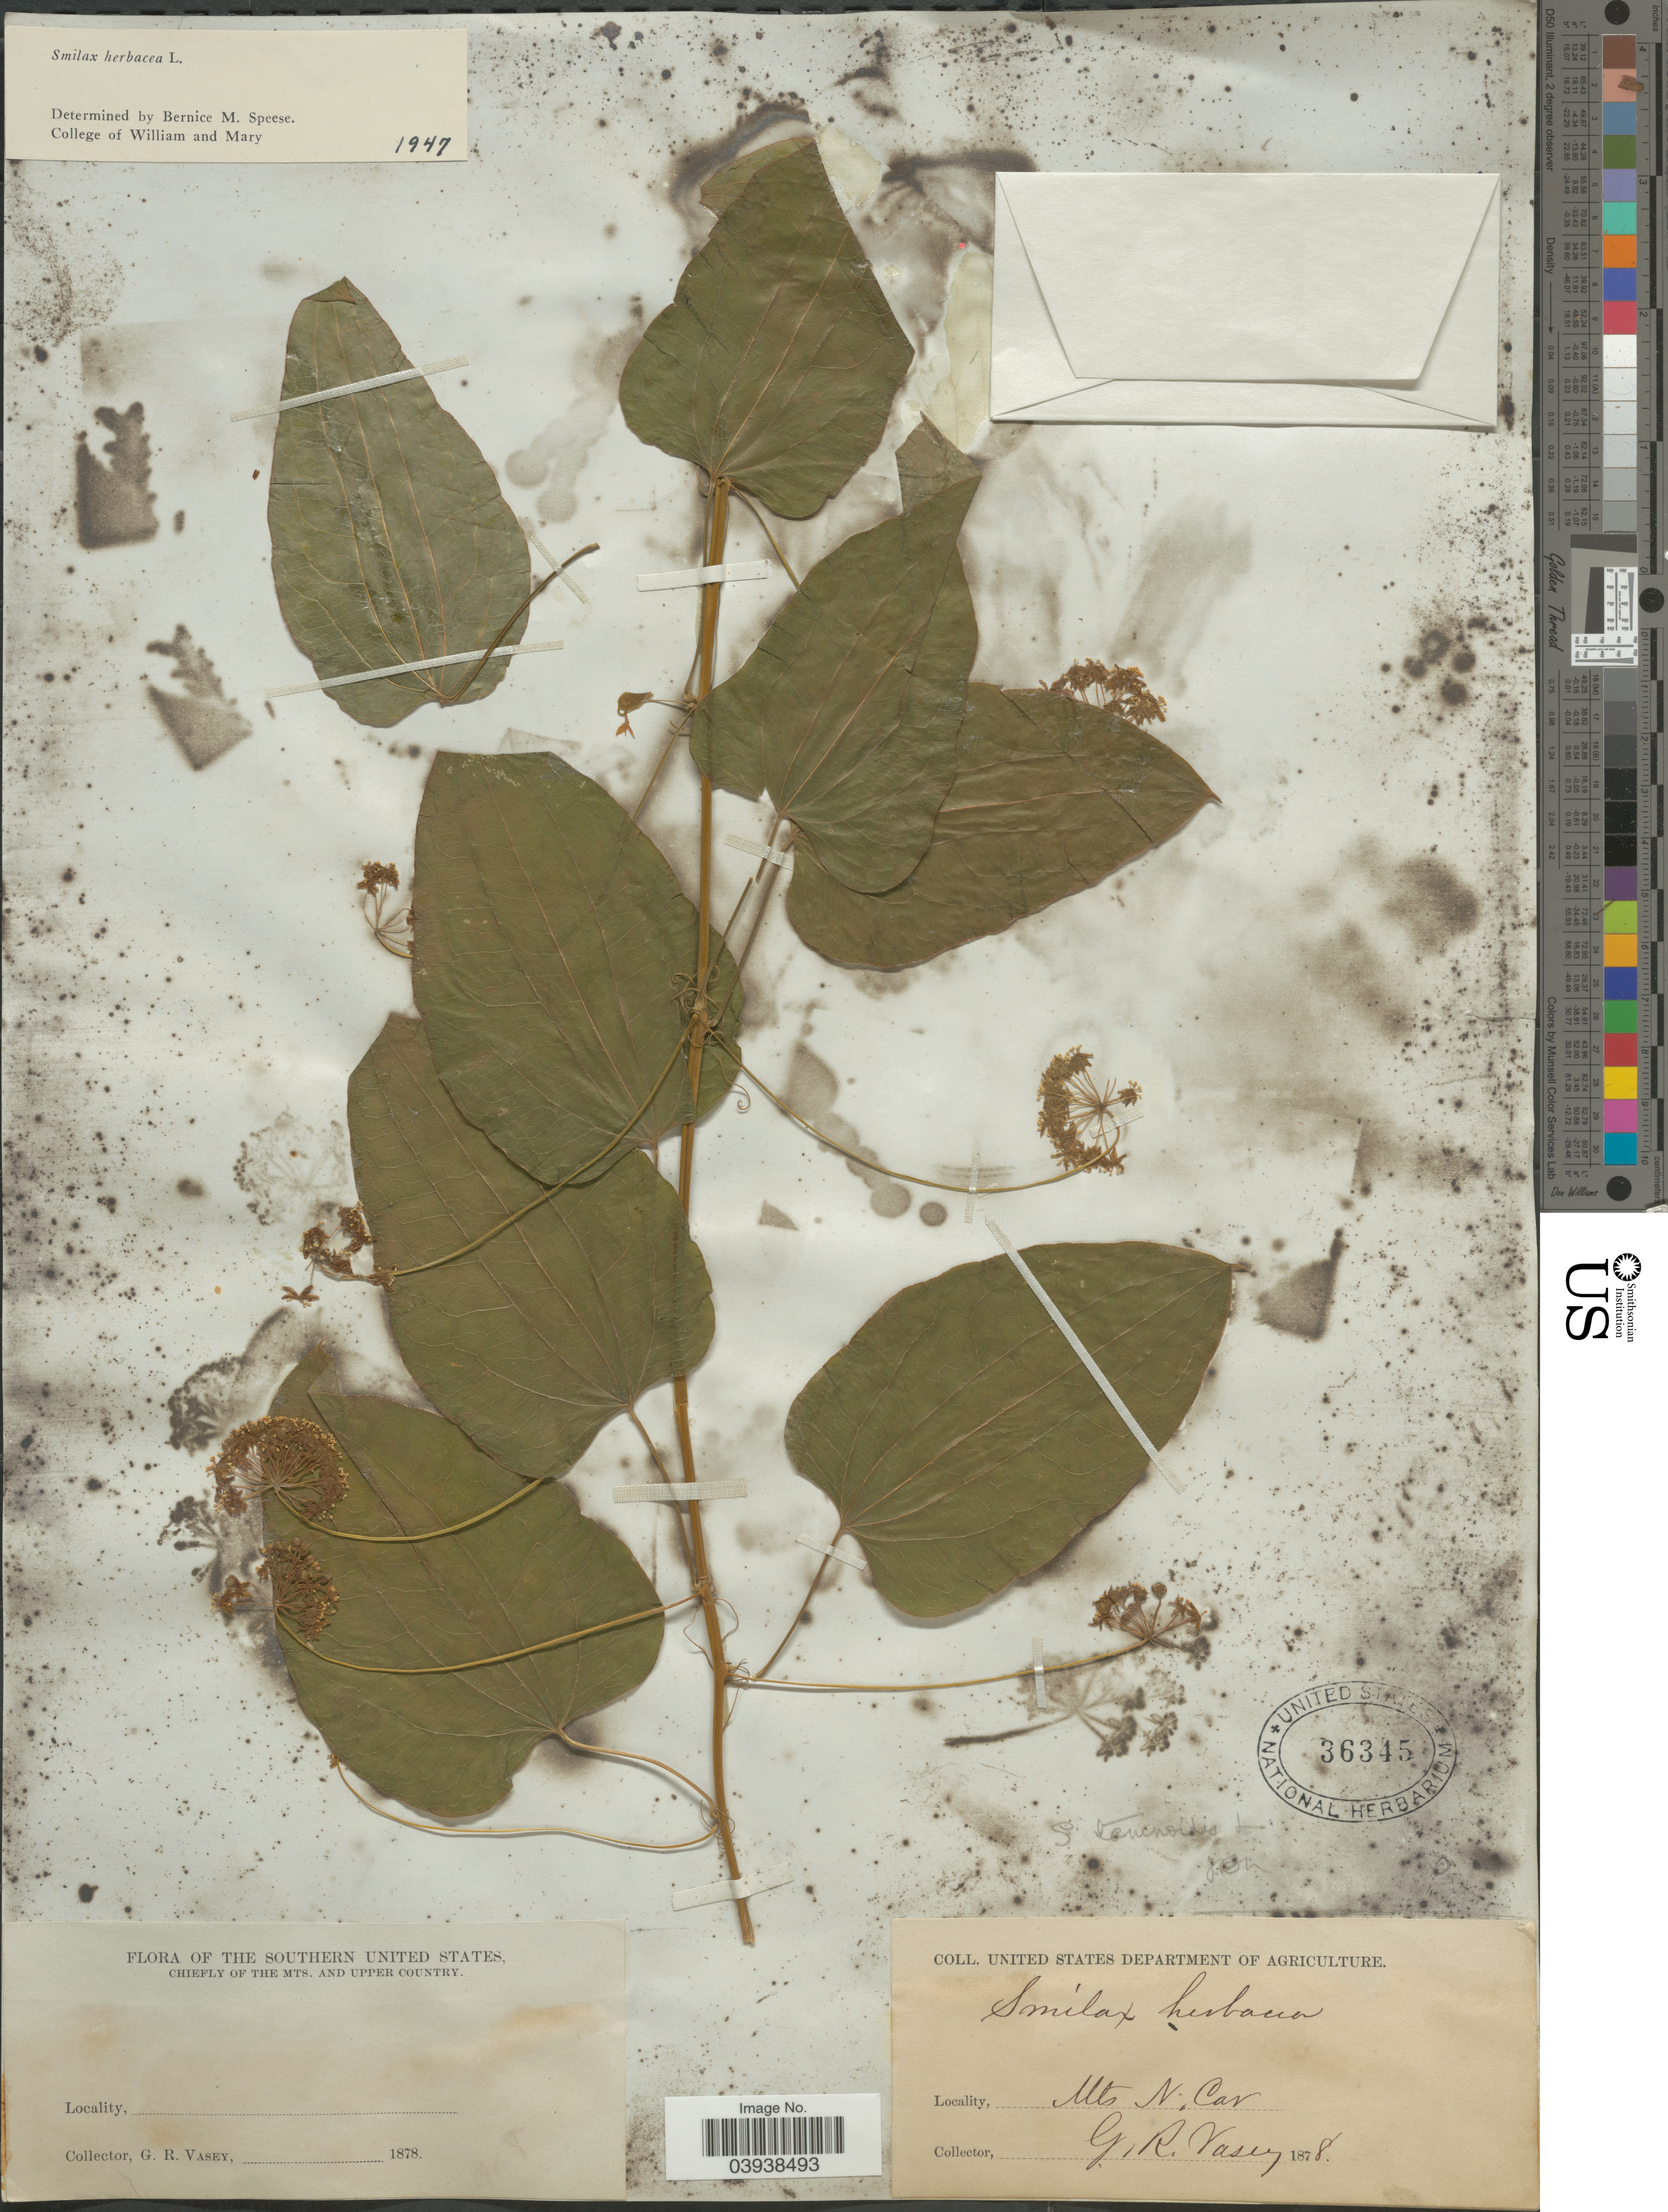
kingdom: Plantae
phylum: Tracheophyta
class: Liliopsida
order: Liliales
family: Smilacaceae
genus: Smilax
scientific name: Smilax herbacea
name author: L.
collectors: G. R. Vasey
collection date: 1878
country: United States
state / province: North Carolina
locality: The Southern United States. Chiefly of the Mts. and Upper Country. Mts. N. Car.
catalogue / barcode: US 36345